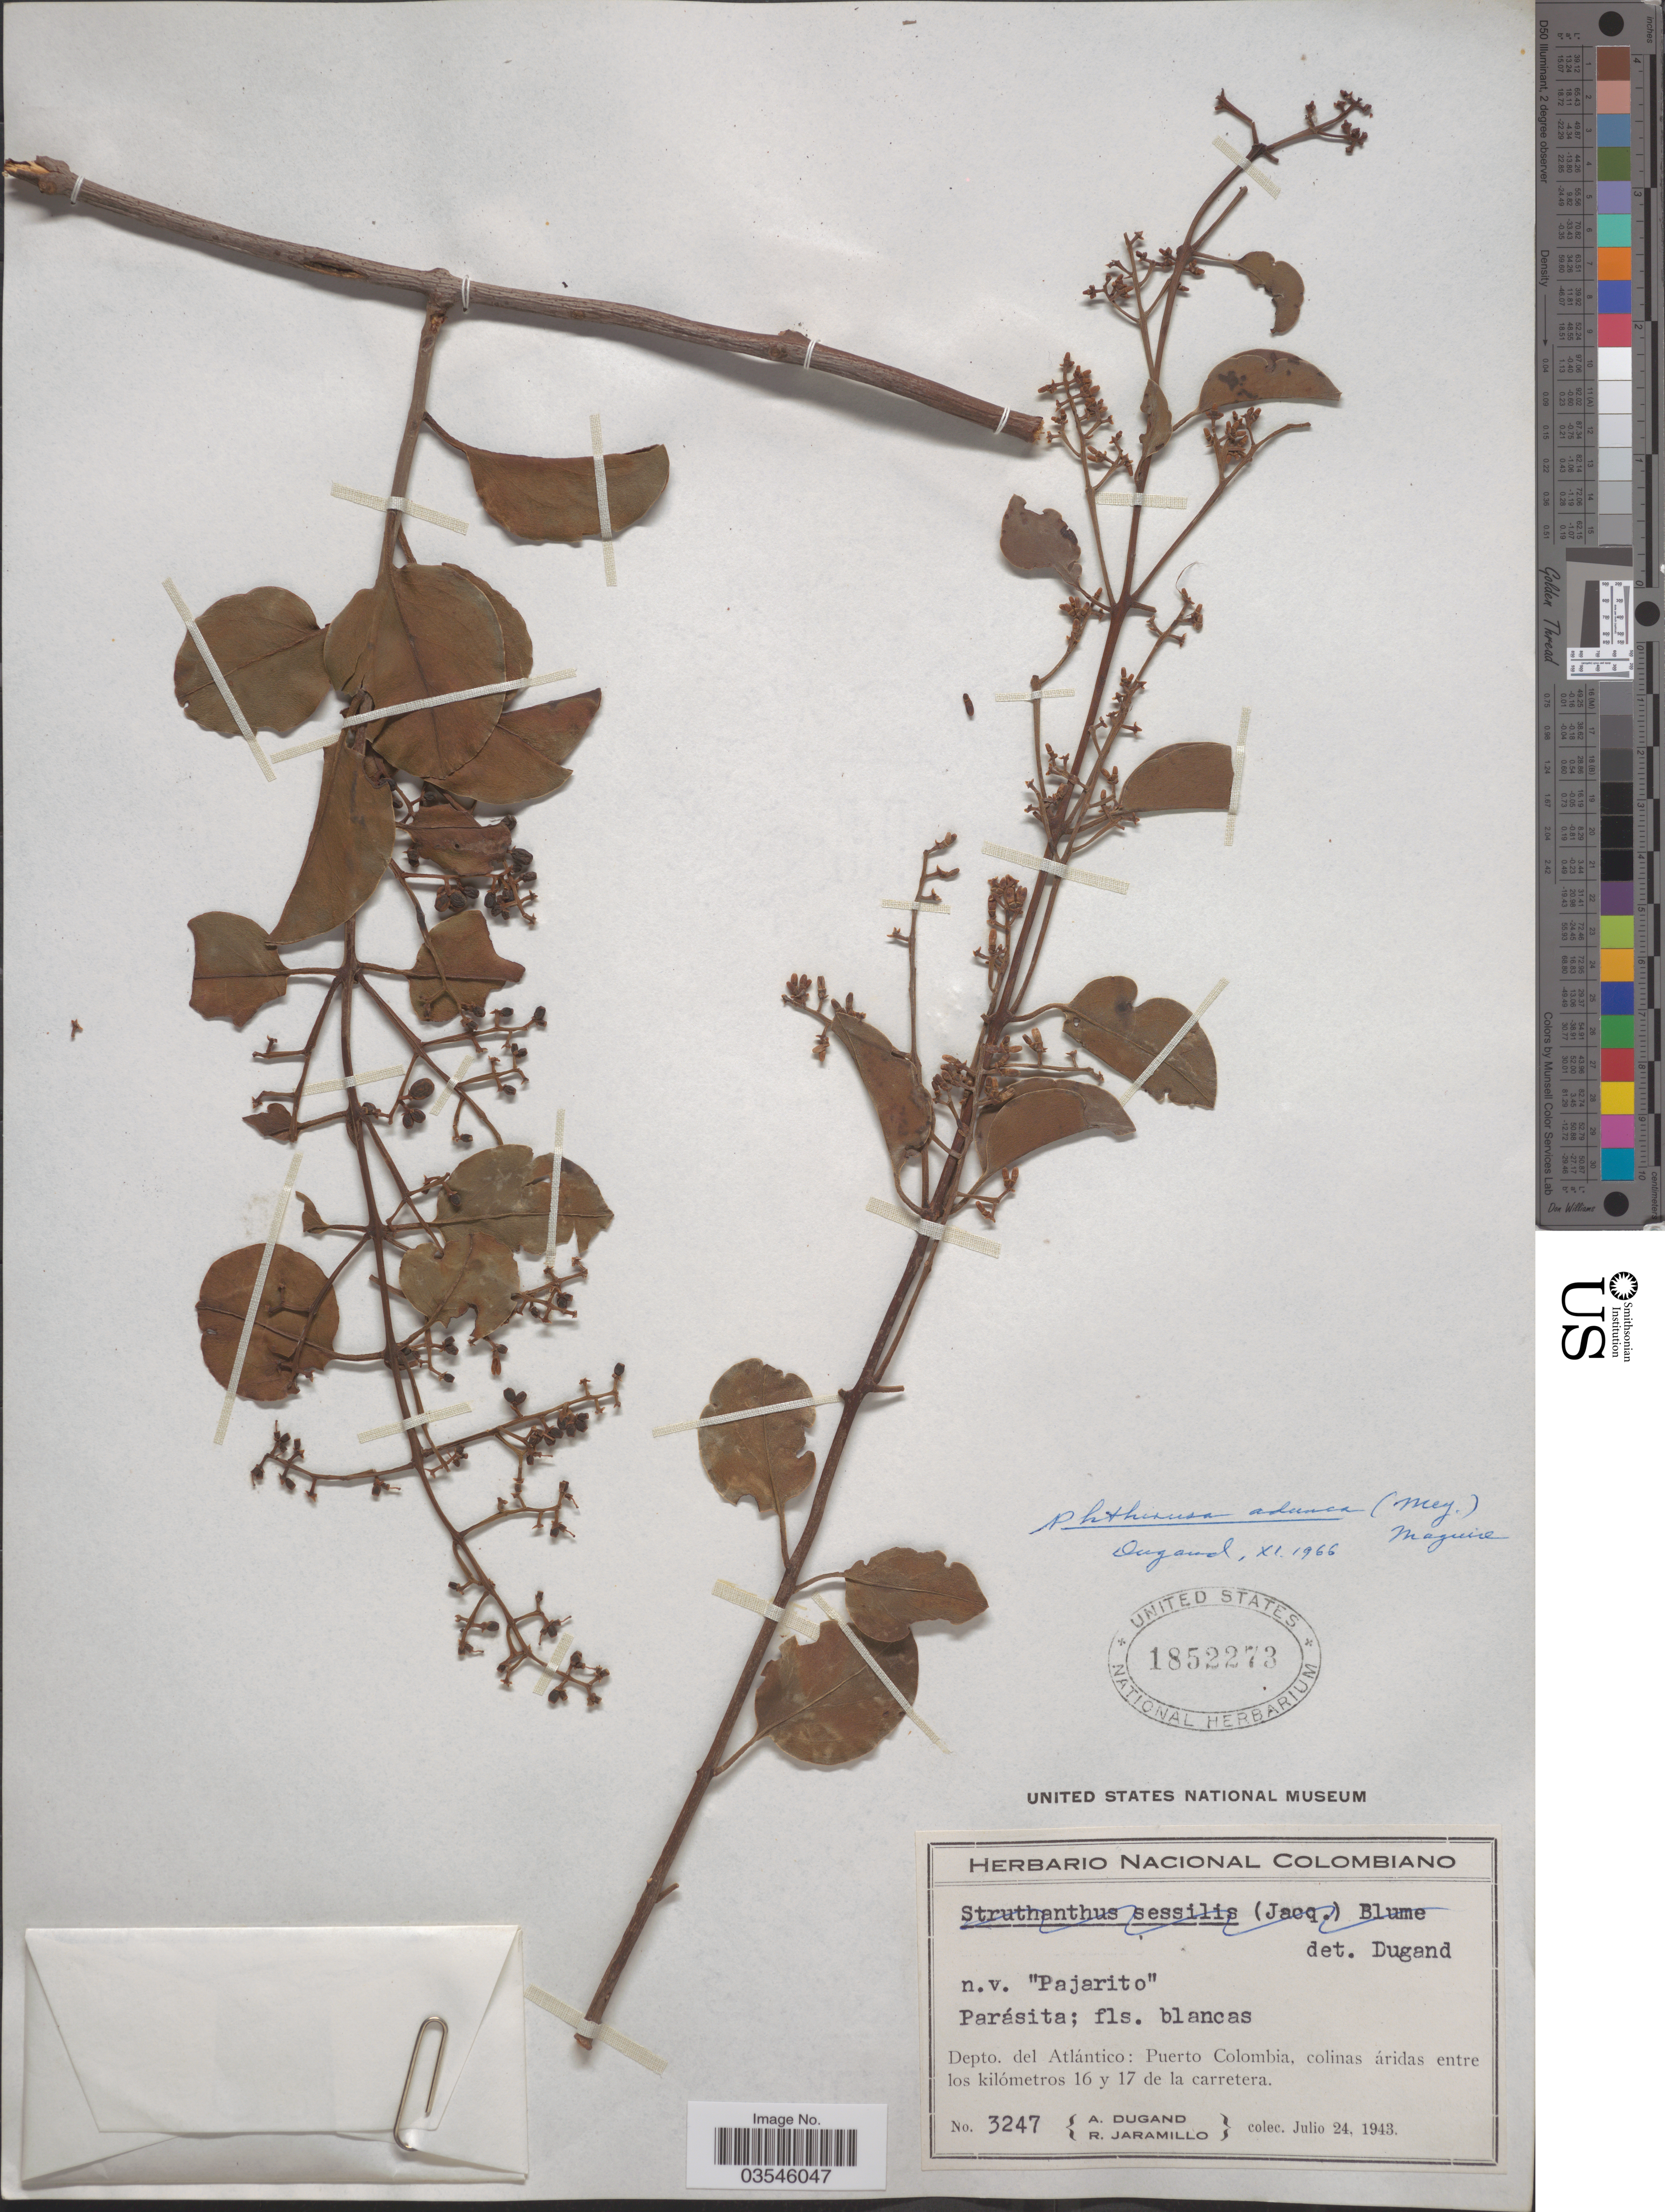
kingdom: Plantae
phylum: Tracheophyta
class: Magnoliopsida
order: Santalales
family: Loranthaceae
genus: Phthirusa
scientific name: Phthirusa adunca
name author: (G. Mey.) Maguire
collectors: A. Dugand & R. Jaramillo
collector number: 3247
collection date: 1943-07-24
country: Colombia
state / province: Atlántico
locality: Depto. del Atlántico: Puerto Colombia, colinas áridas entre los kilómetros 16 y 17 de la carretera.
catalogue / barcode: US 1852273